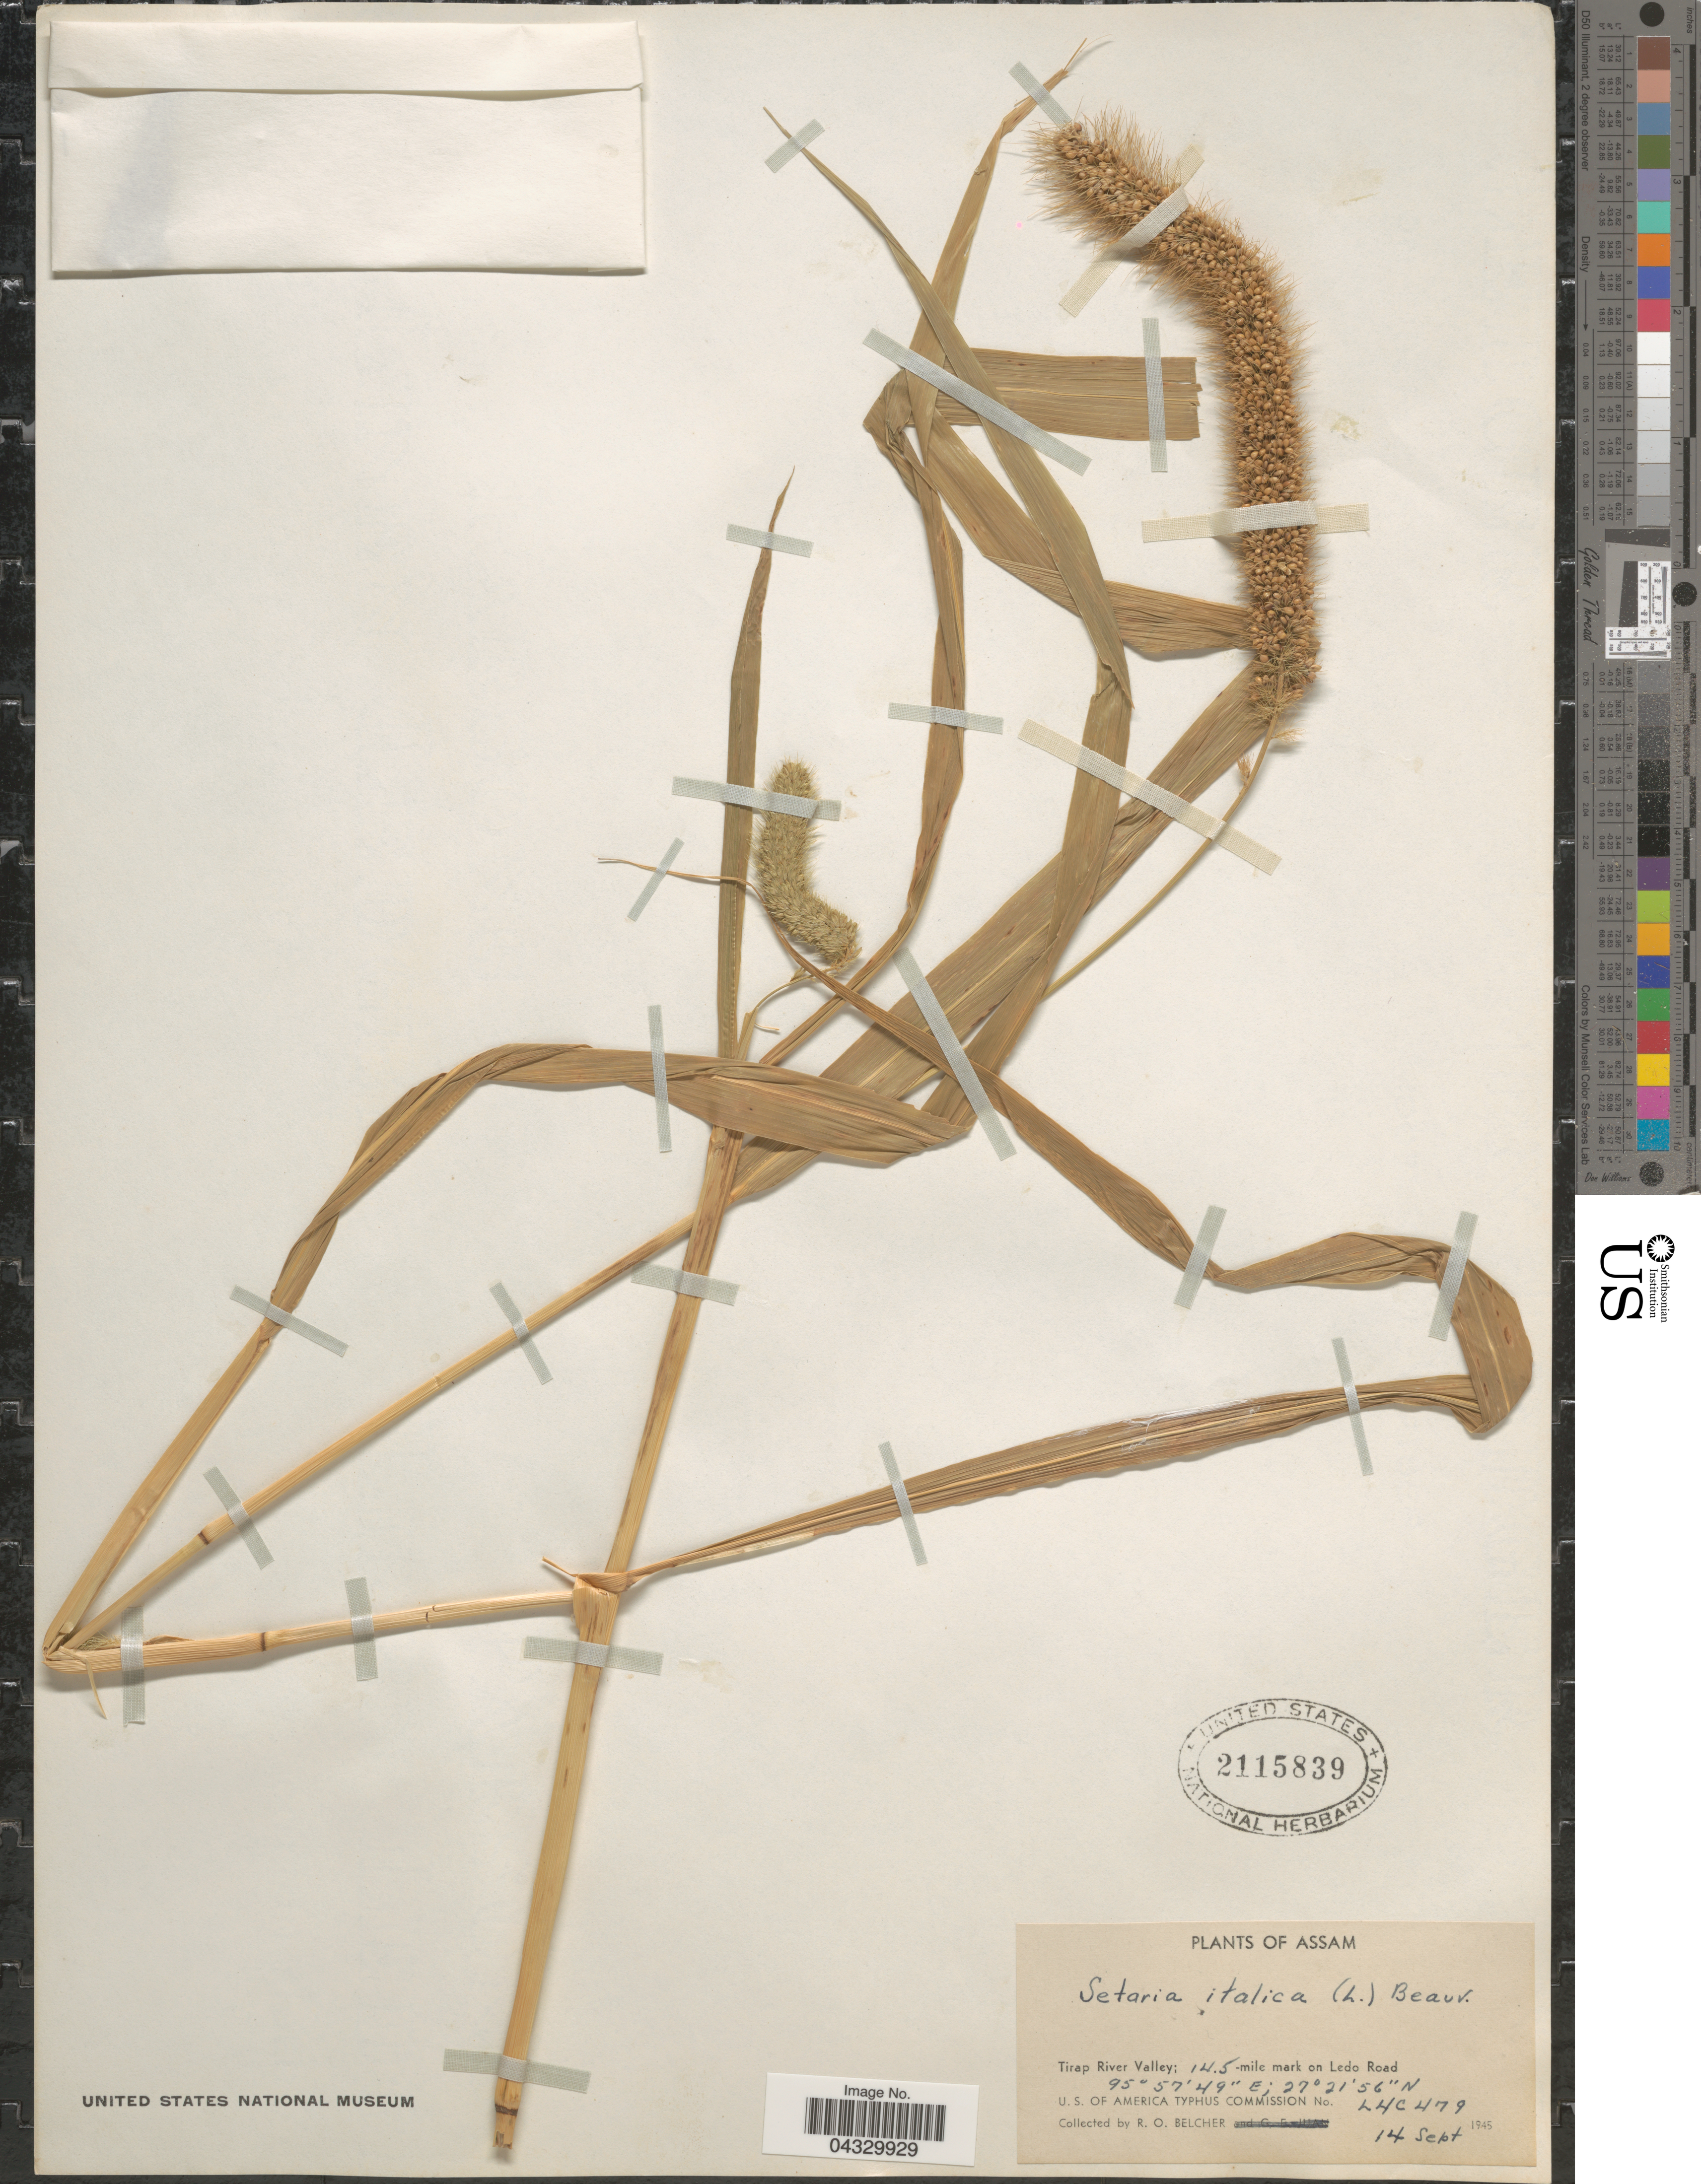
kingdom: Plantae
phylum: Tracheophyta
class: Liliopsida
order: Poales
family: Poaceae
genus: Setaria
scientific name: Setaria italica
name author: (L.) P. Beauv.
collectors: R. Belcher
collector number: L4C479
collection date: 1945-09-14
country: India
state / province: Assam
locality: Tirap River Valley: 14.5 mile mark on Ledo Road.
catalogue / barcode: US 2115839